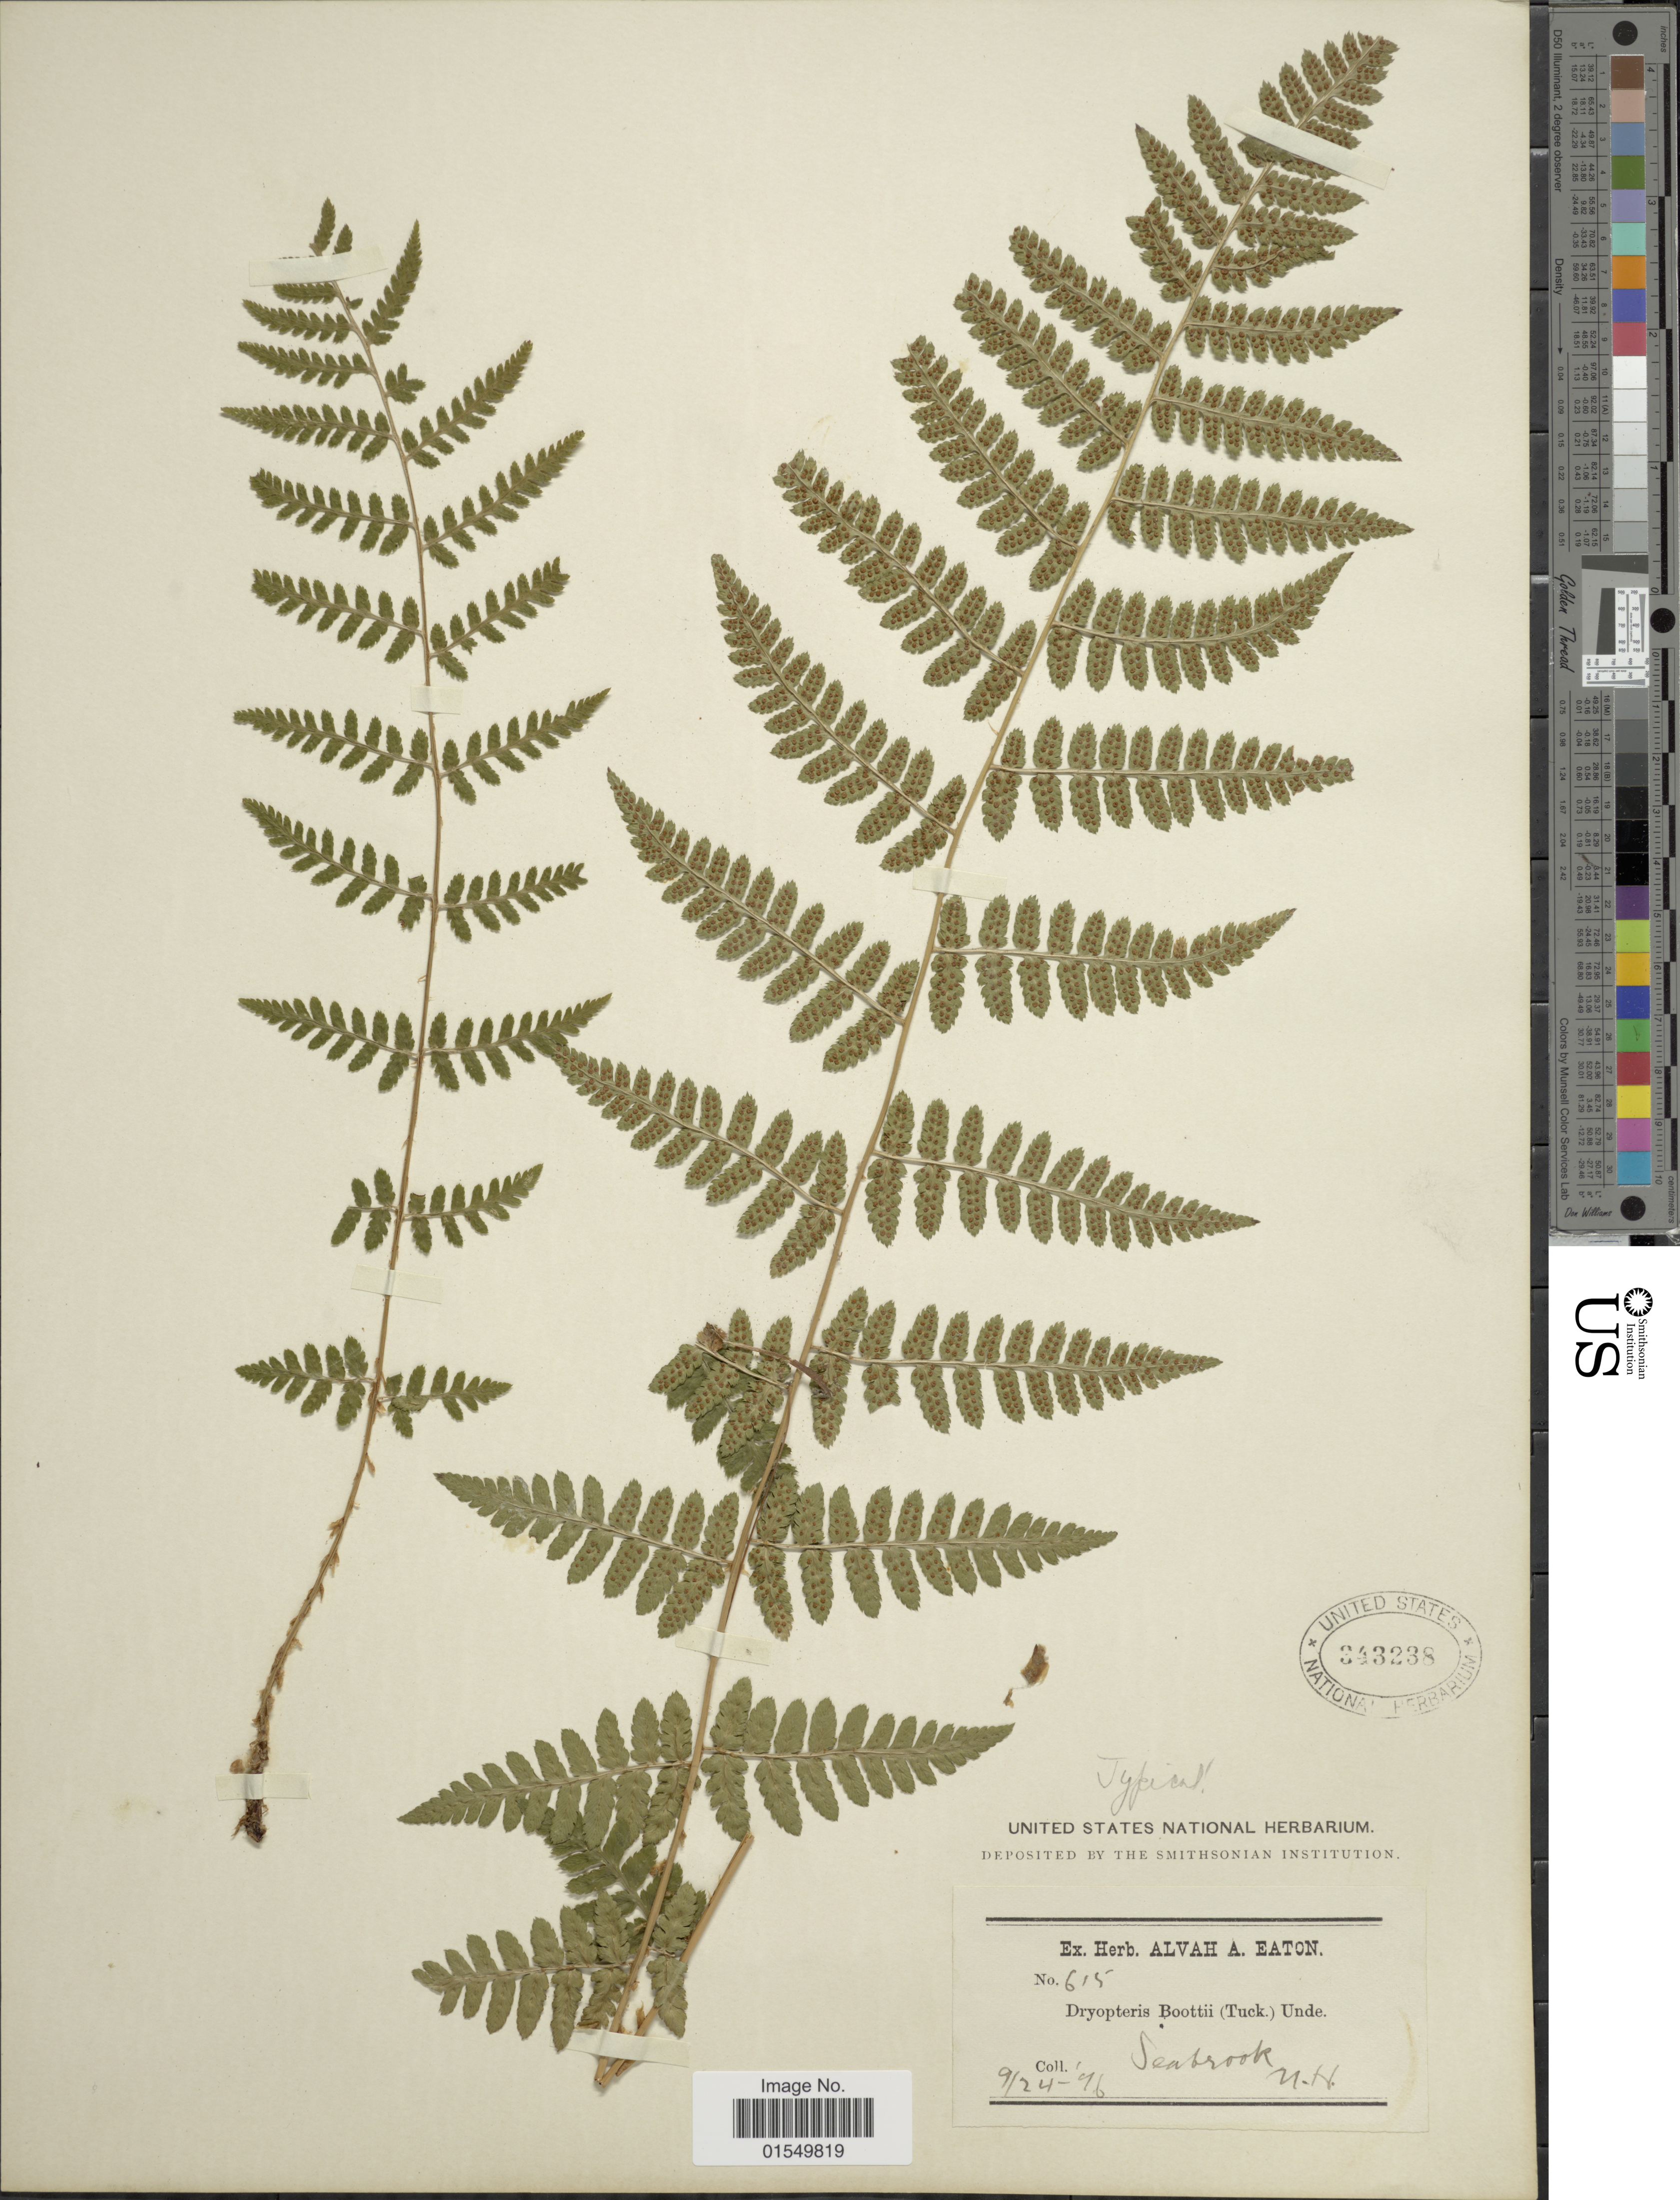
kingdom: Plantae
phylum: Tracheophyta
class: Polypodiopsida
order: Polypodiales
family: Dryopteridaceae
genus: Dryopteris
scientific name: Dryopteris x boottii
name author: Underw.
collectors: ex herb. Alvah A. Eaton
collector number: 615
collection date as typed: Transcribed d/m/y: 24/9/96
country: United States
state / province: New Hampshire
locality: Seabrook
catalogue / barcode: US 343238